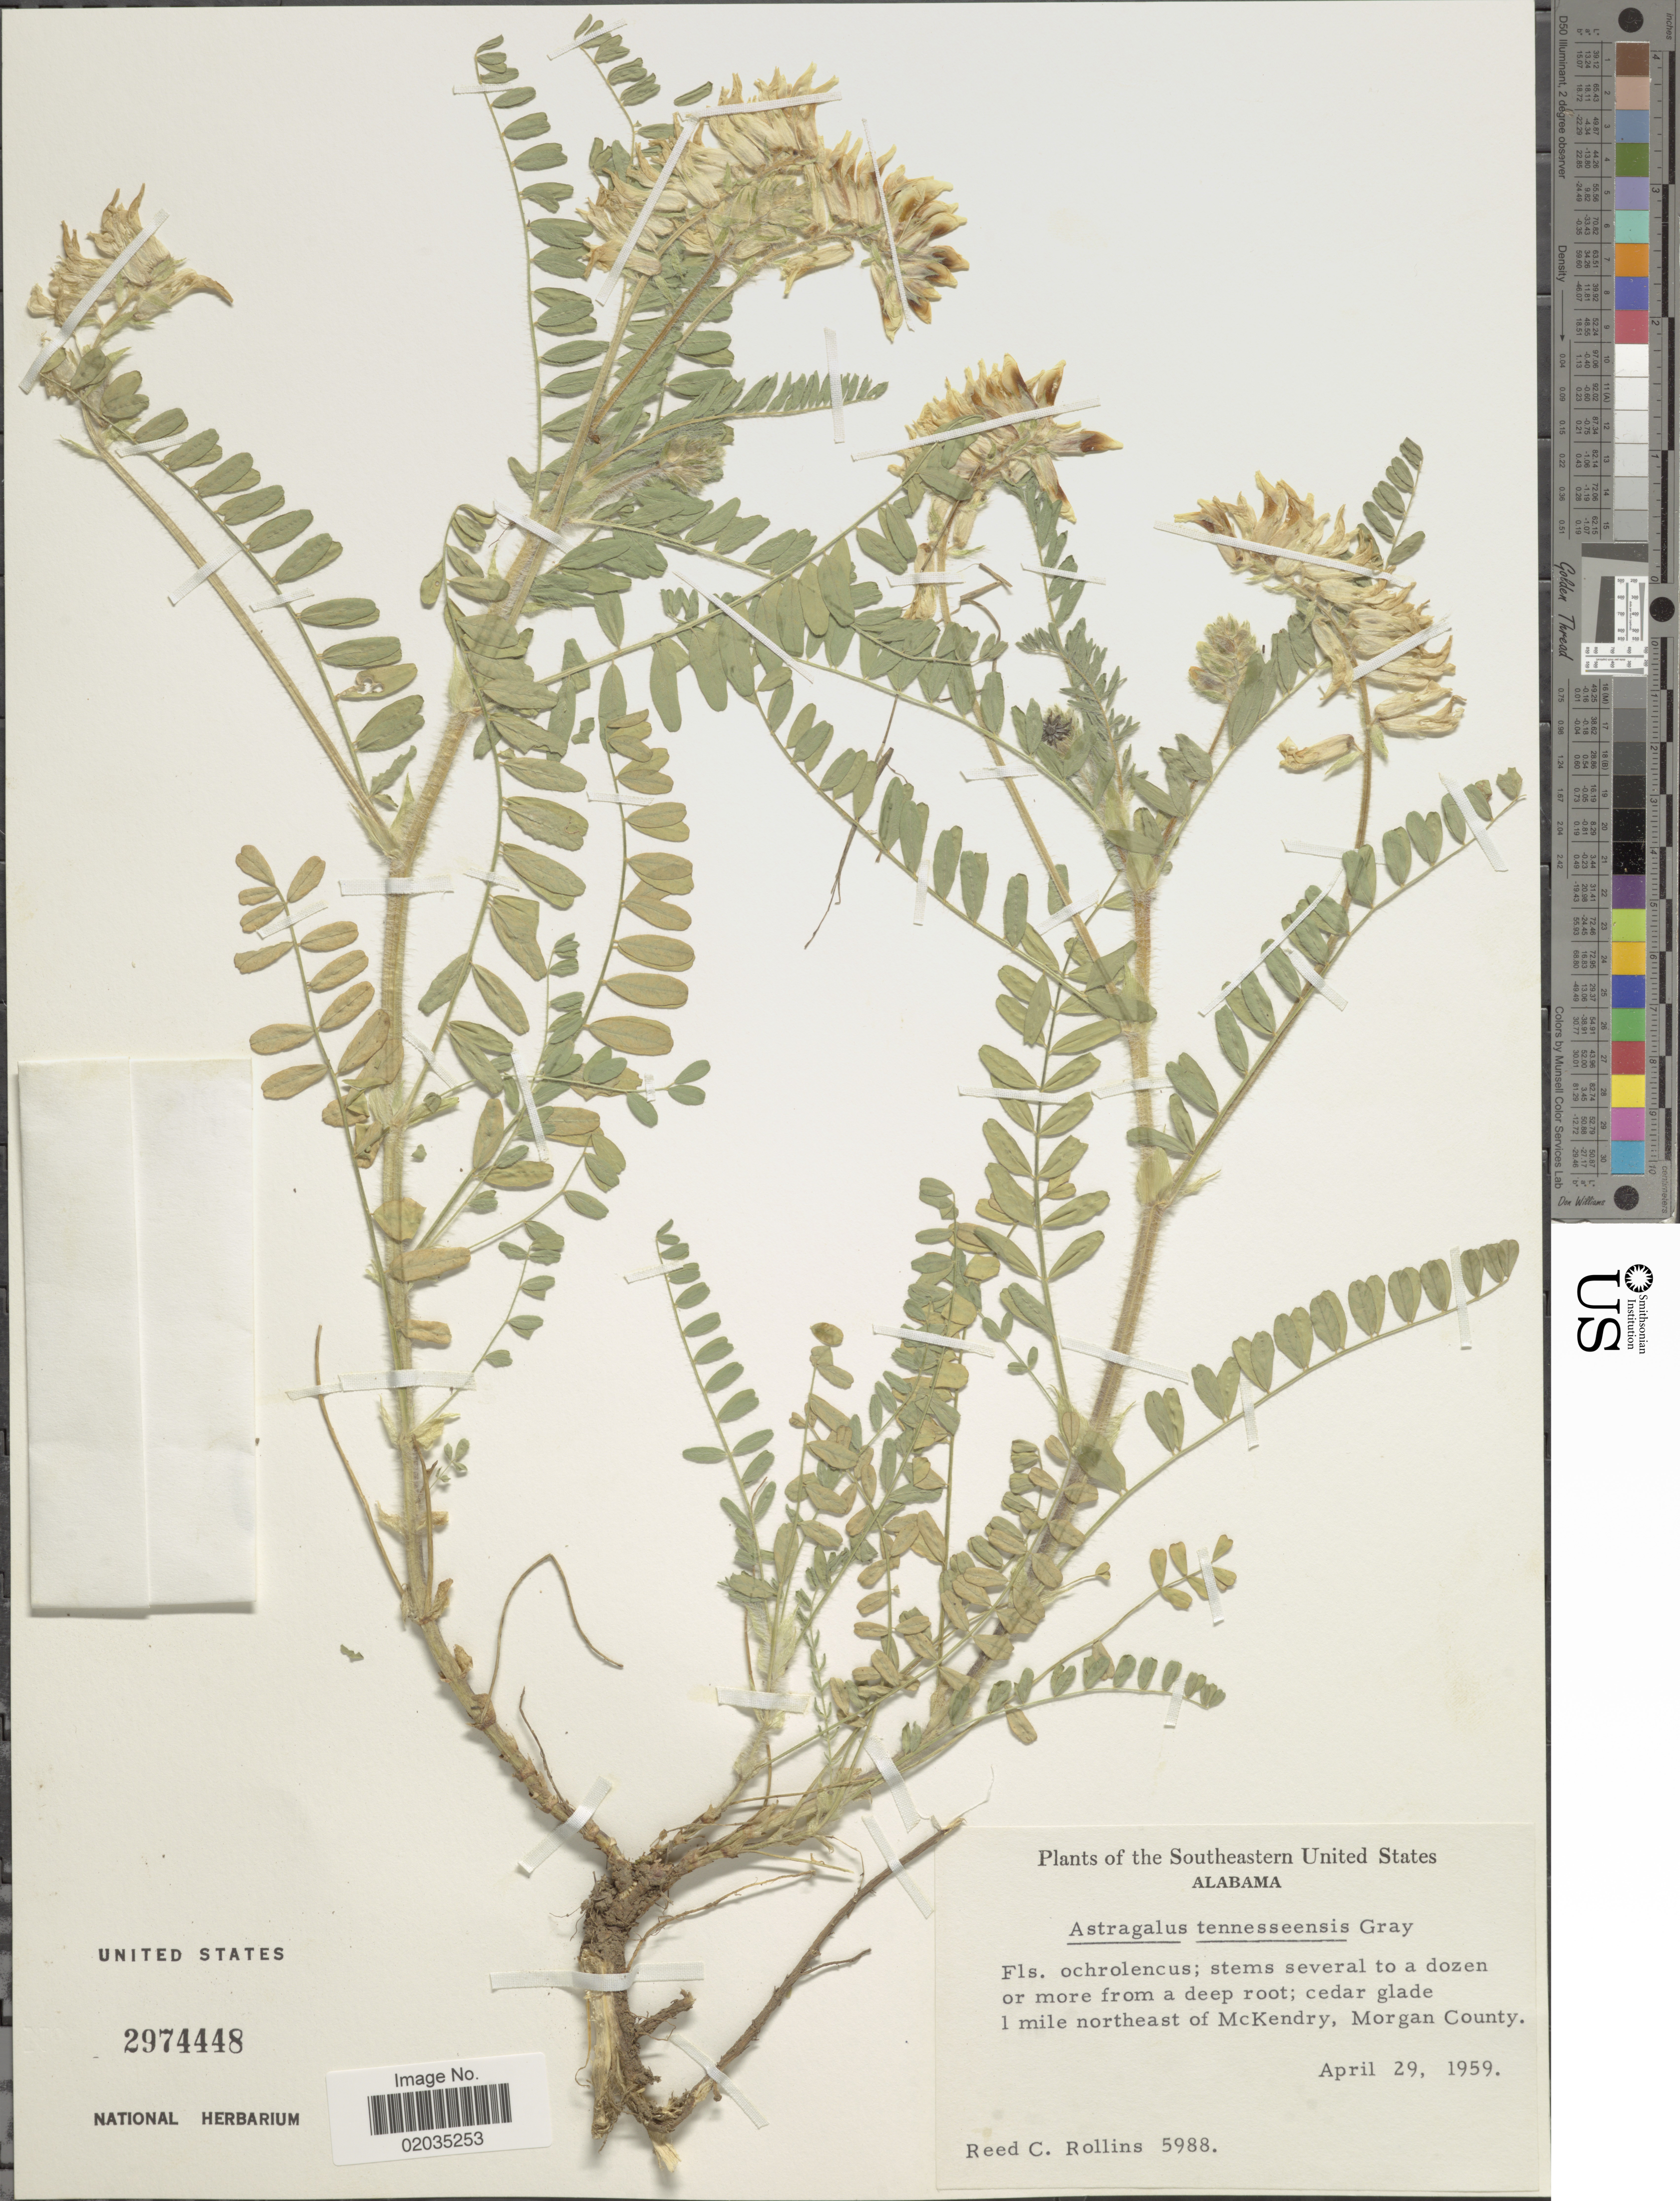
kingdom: Plantae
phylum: Tracheophyta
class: Magnoliopsida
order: Fabales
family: Fabaceae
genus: Astragalus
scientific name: Astragalus tennesseensis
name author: A. Gray ex Chapm.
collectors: R. C. Rollins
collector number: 5988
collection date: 1959-04-29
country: United States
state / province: Alabama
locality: The Southern United States, 1 mile northeast of McKendry, Morgan County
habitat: cedar glade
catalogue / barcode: US 2974448